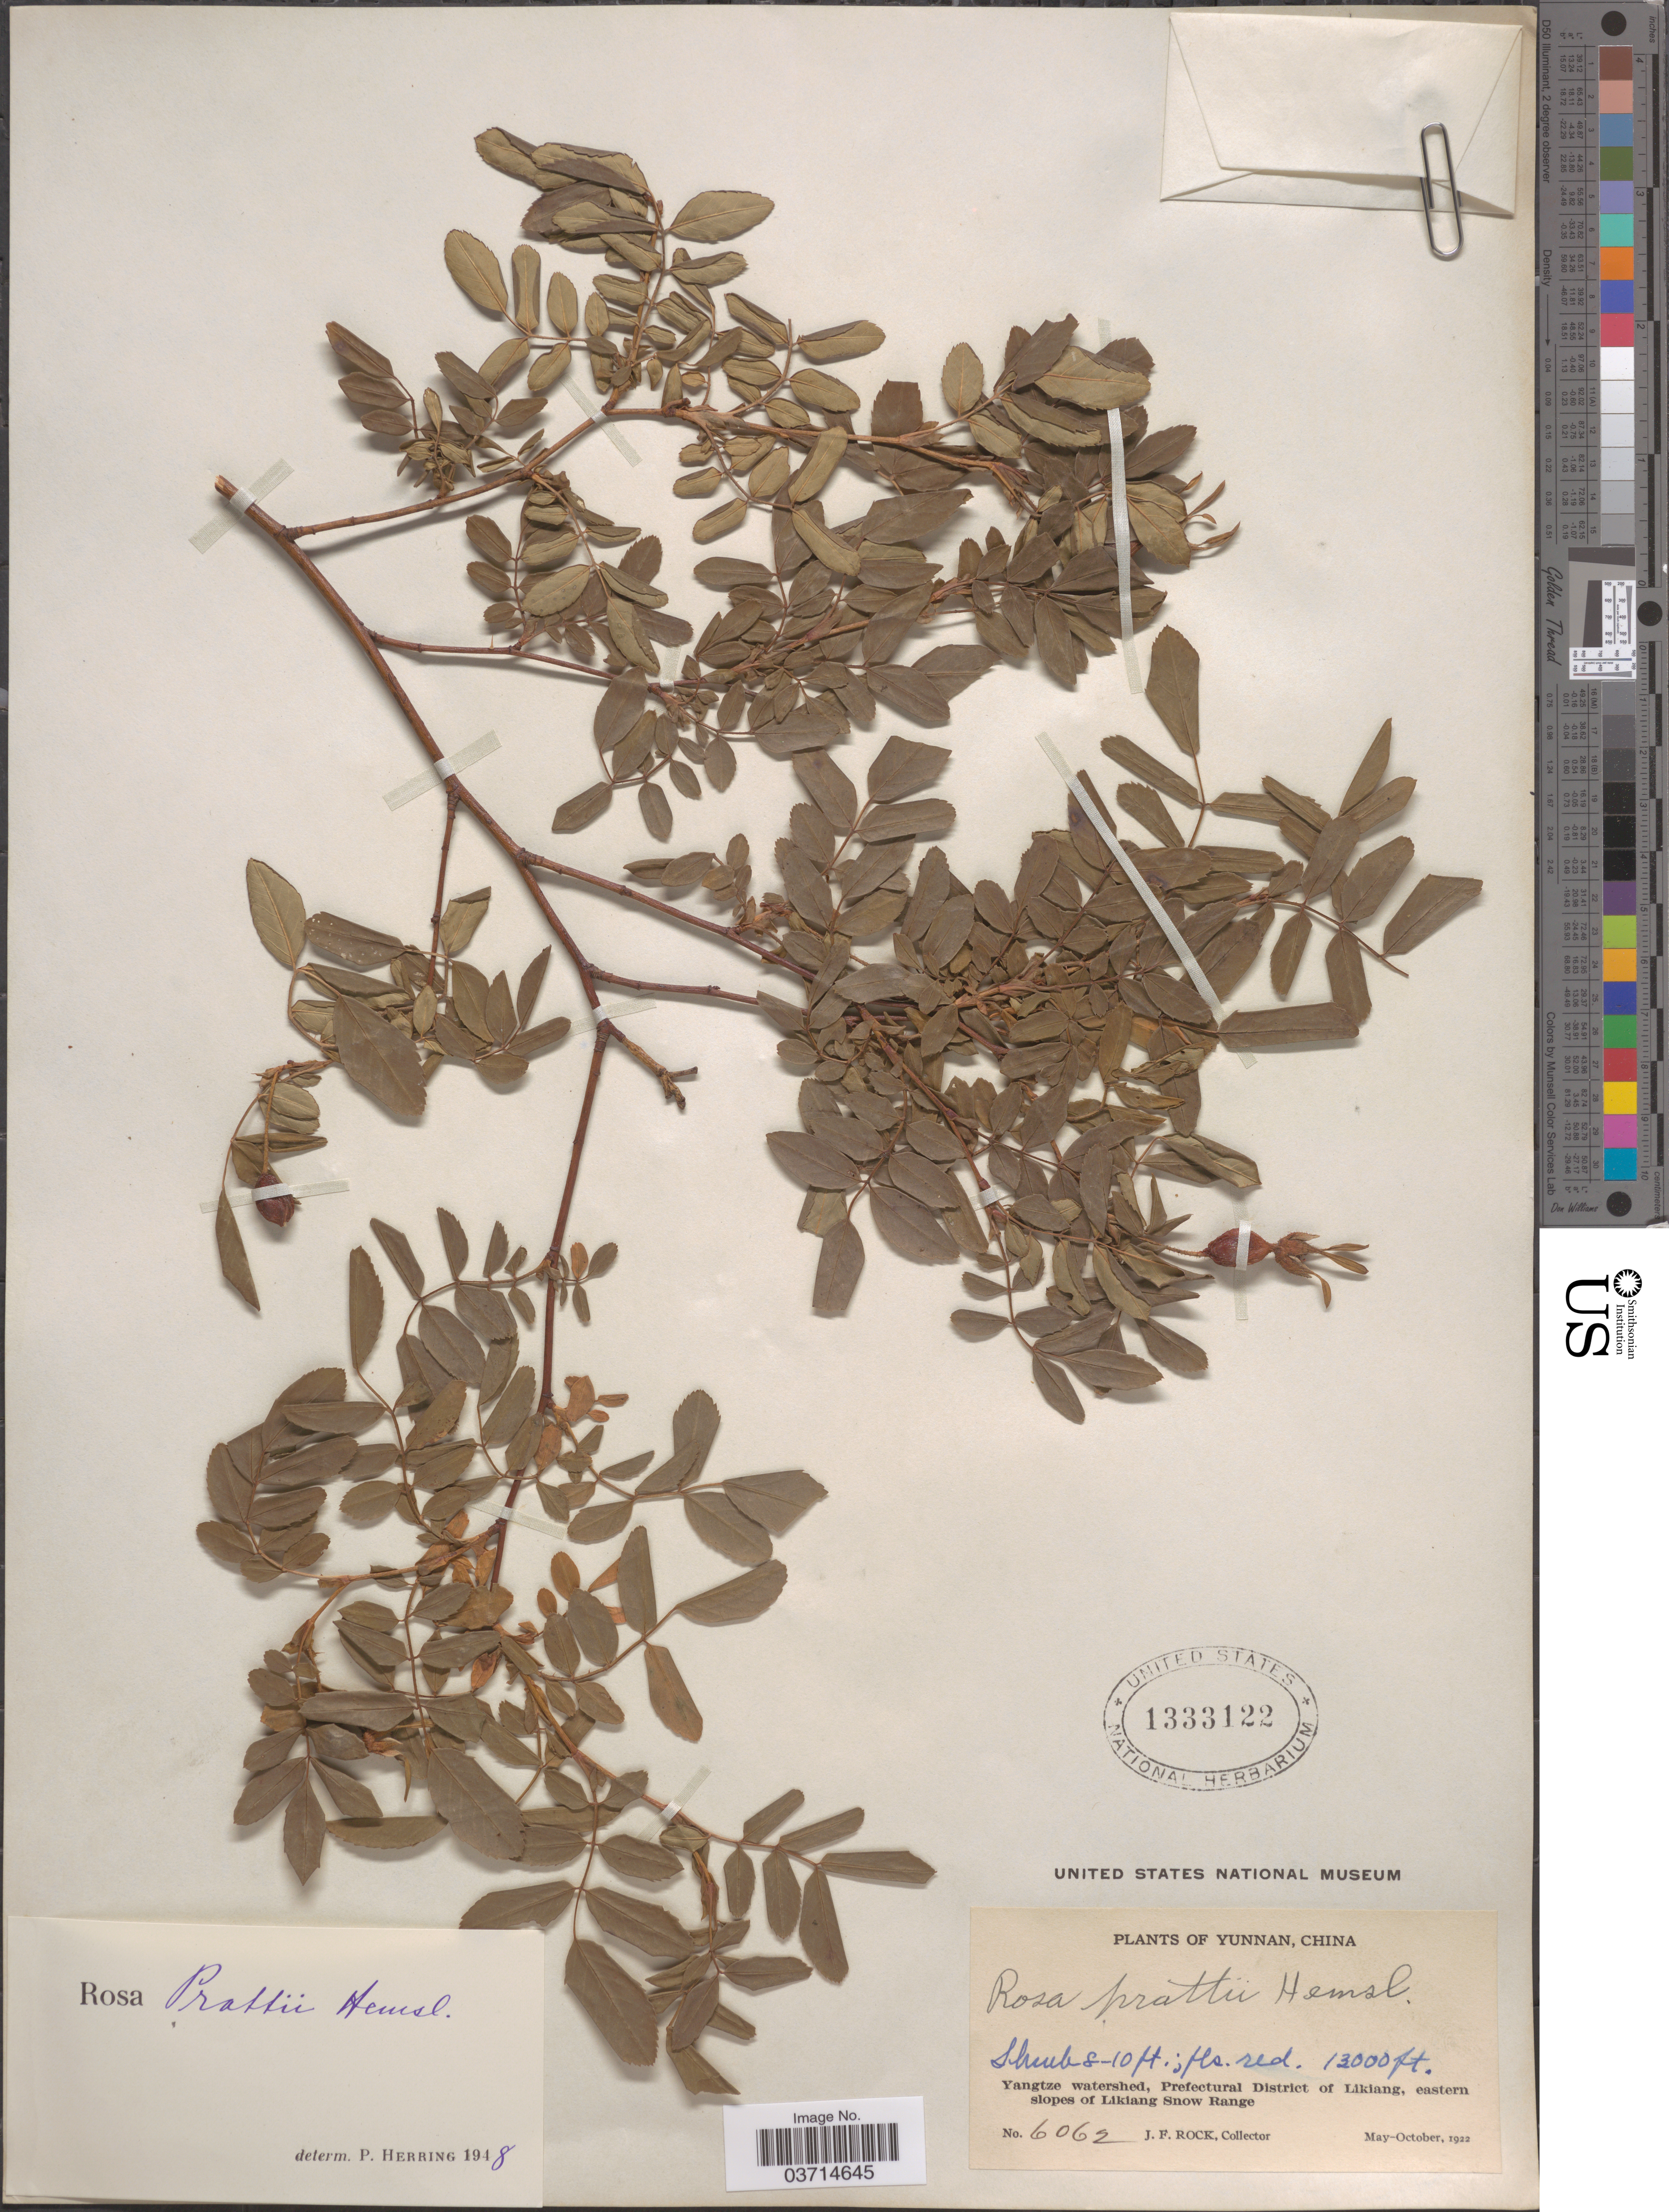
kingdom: Plantae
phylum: Tracheophyta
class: Magnoliopsida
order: Rosales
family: Rosaceae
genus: Rosa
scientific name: Rosa prattii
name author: Hemsl.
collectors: J. Rock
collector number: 6062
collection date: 1922-05/1922-10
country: China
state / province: Yunnan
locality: Yangtze watershed, Prefectural District of Likiang, eastern slopes of Likiang Snow Range.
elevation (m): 3962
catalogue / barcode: US 1333122